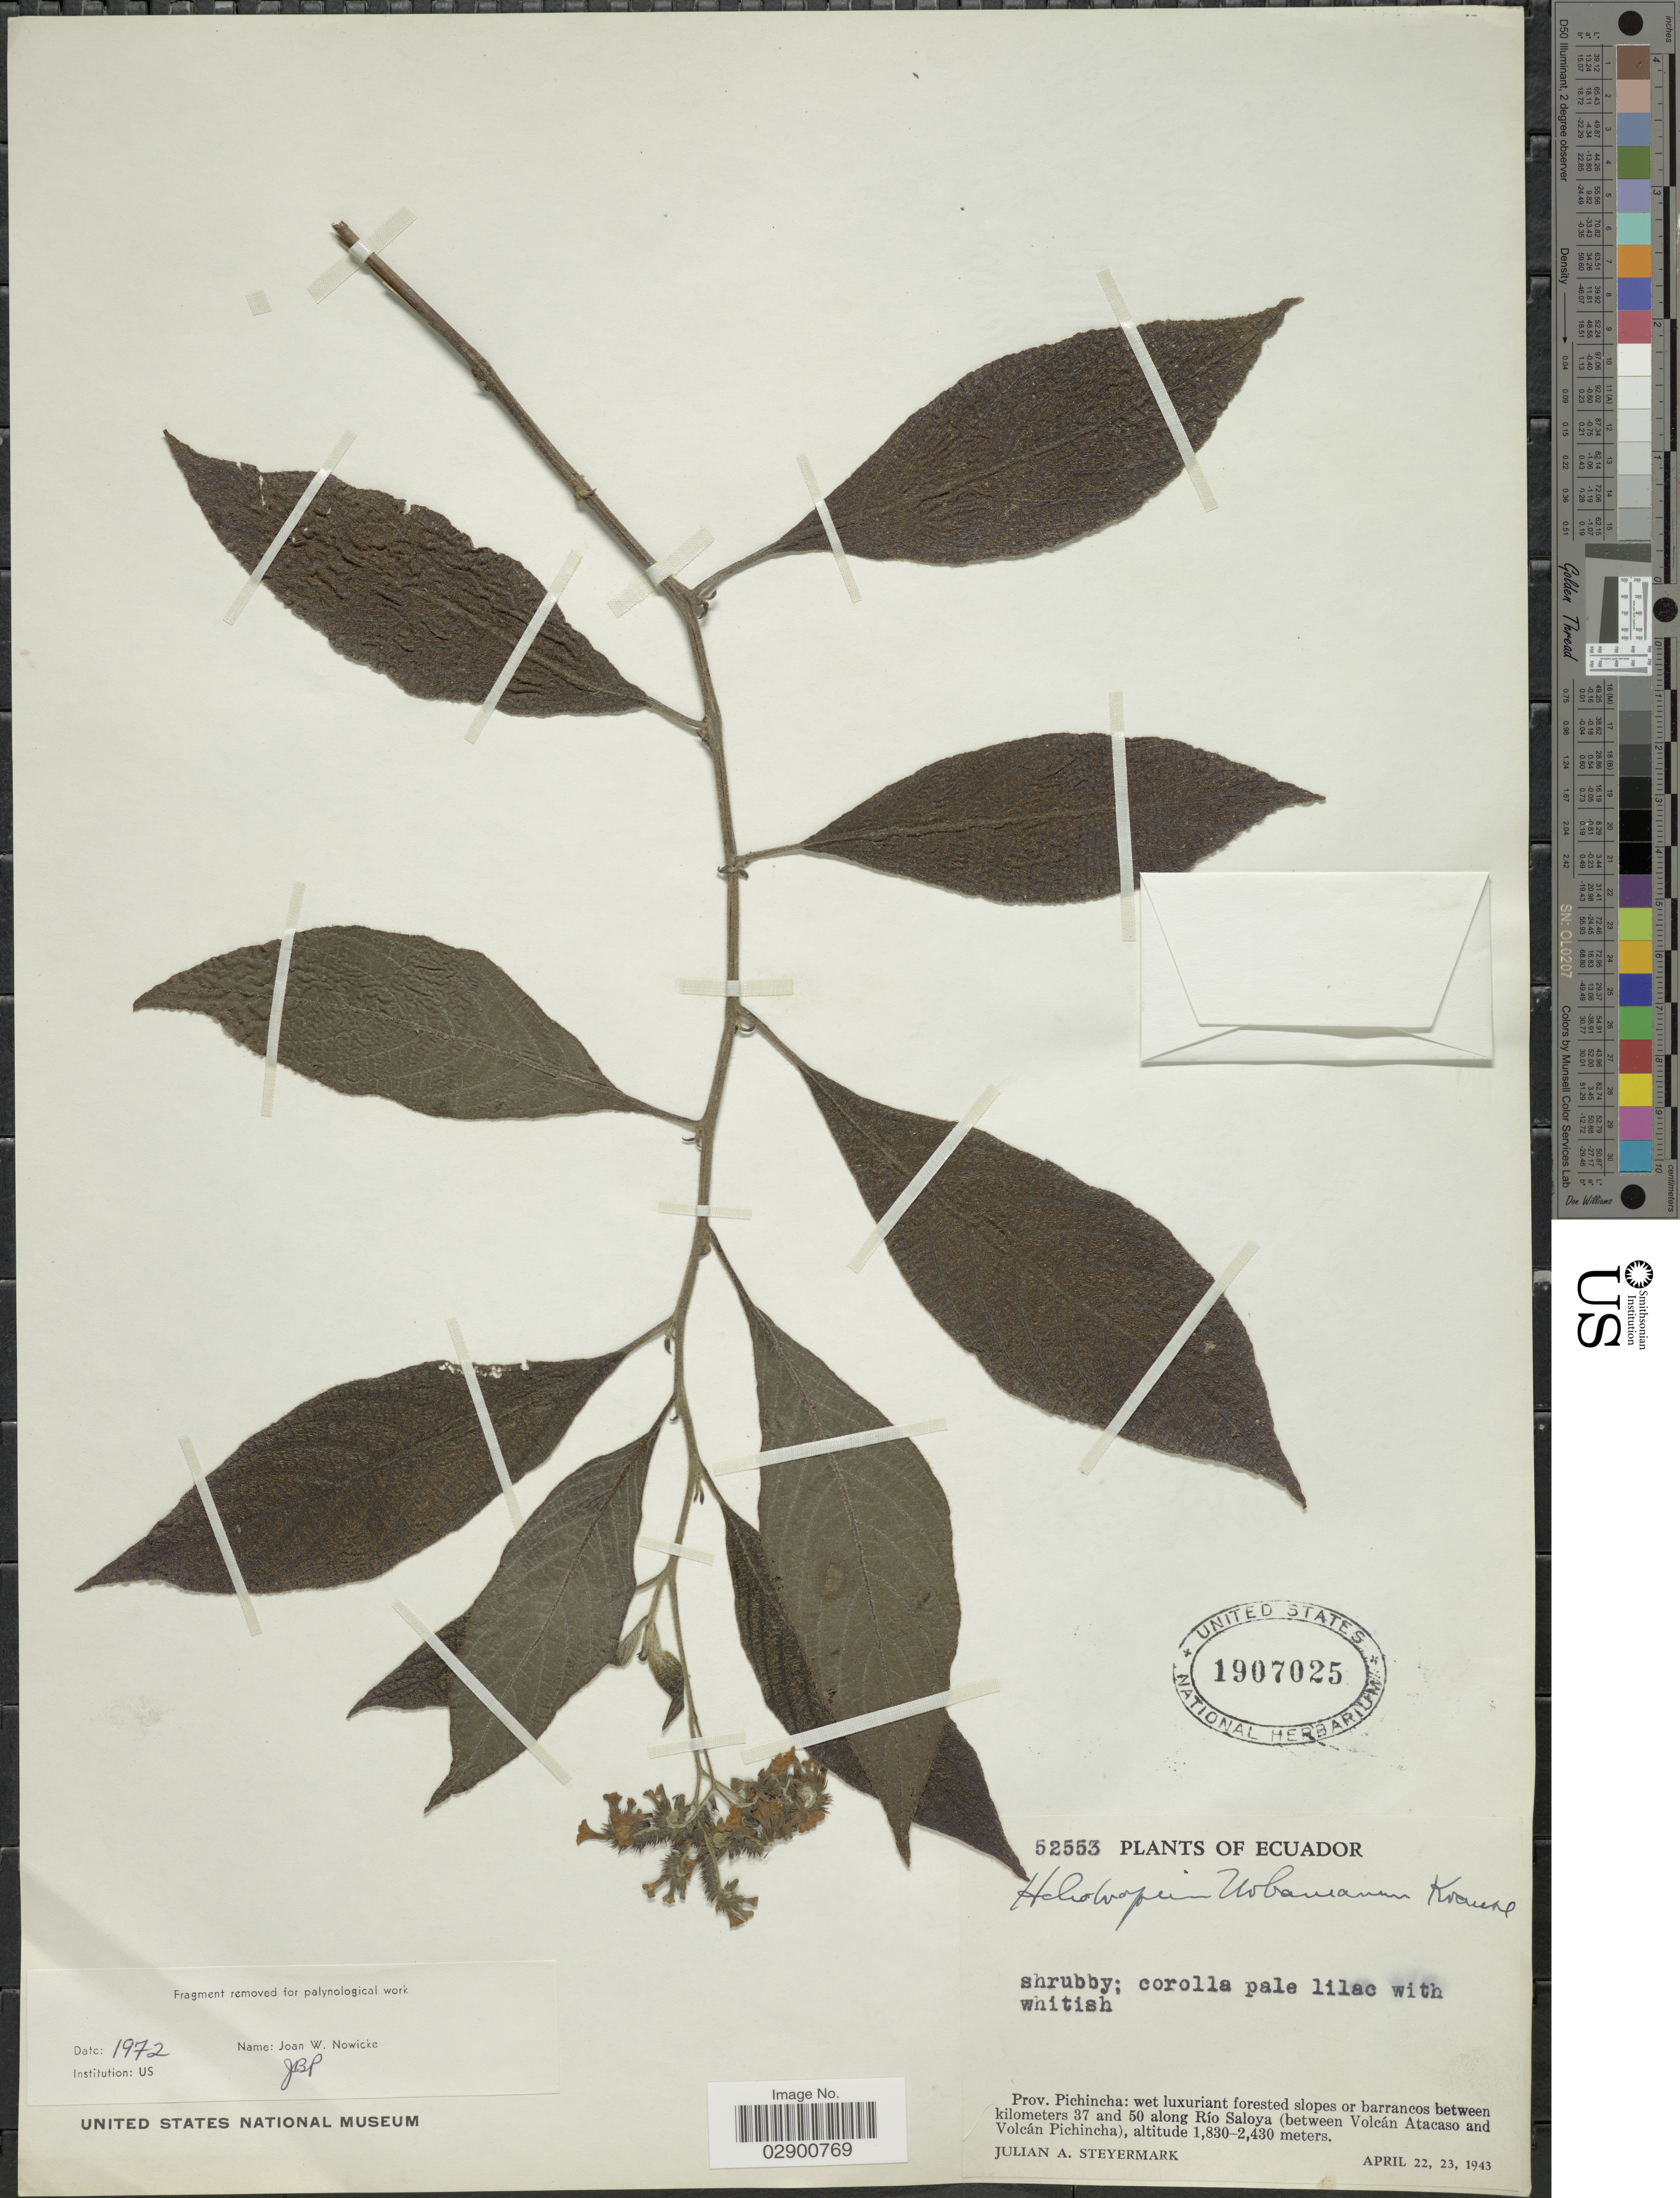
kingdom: Plantae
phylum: Tracheophyta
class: Magnoliopsida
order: Boraginales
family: Heliotropiaceae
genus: Heliotropium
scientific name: Heliotropium urbanianum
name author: K. Krause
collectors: J. Steyermark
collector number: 52553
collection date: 1943-04-22/1943-04-23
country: Ecuador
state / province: Pichincha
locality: Prov. Pichincha: wet luxuriant forested slopes or barrancos between kilometers 37 and 50 along Río Saloya (between Volcán Atacaso and Volcán Pichincha).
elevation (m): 1830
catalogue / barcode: US 1907025